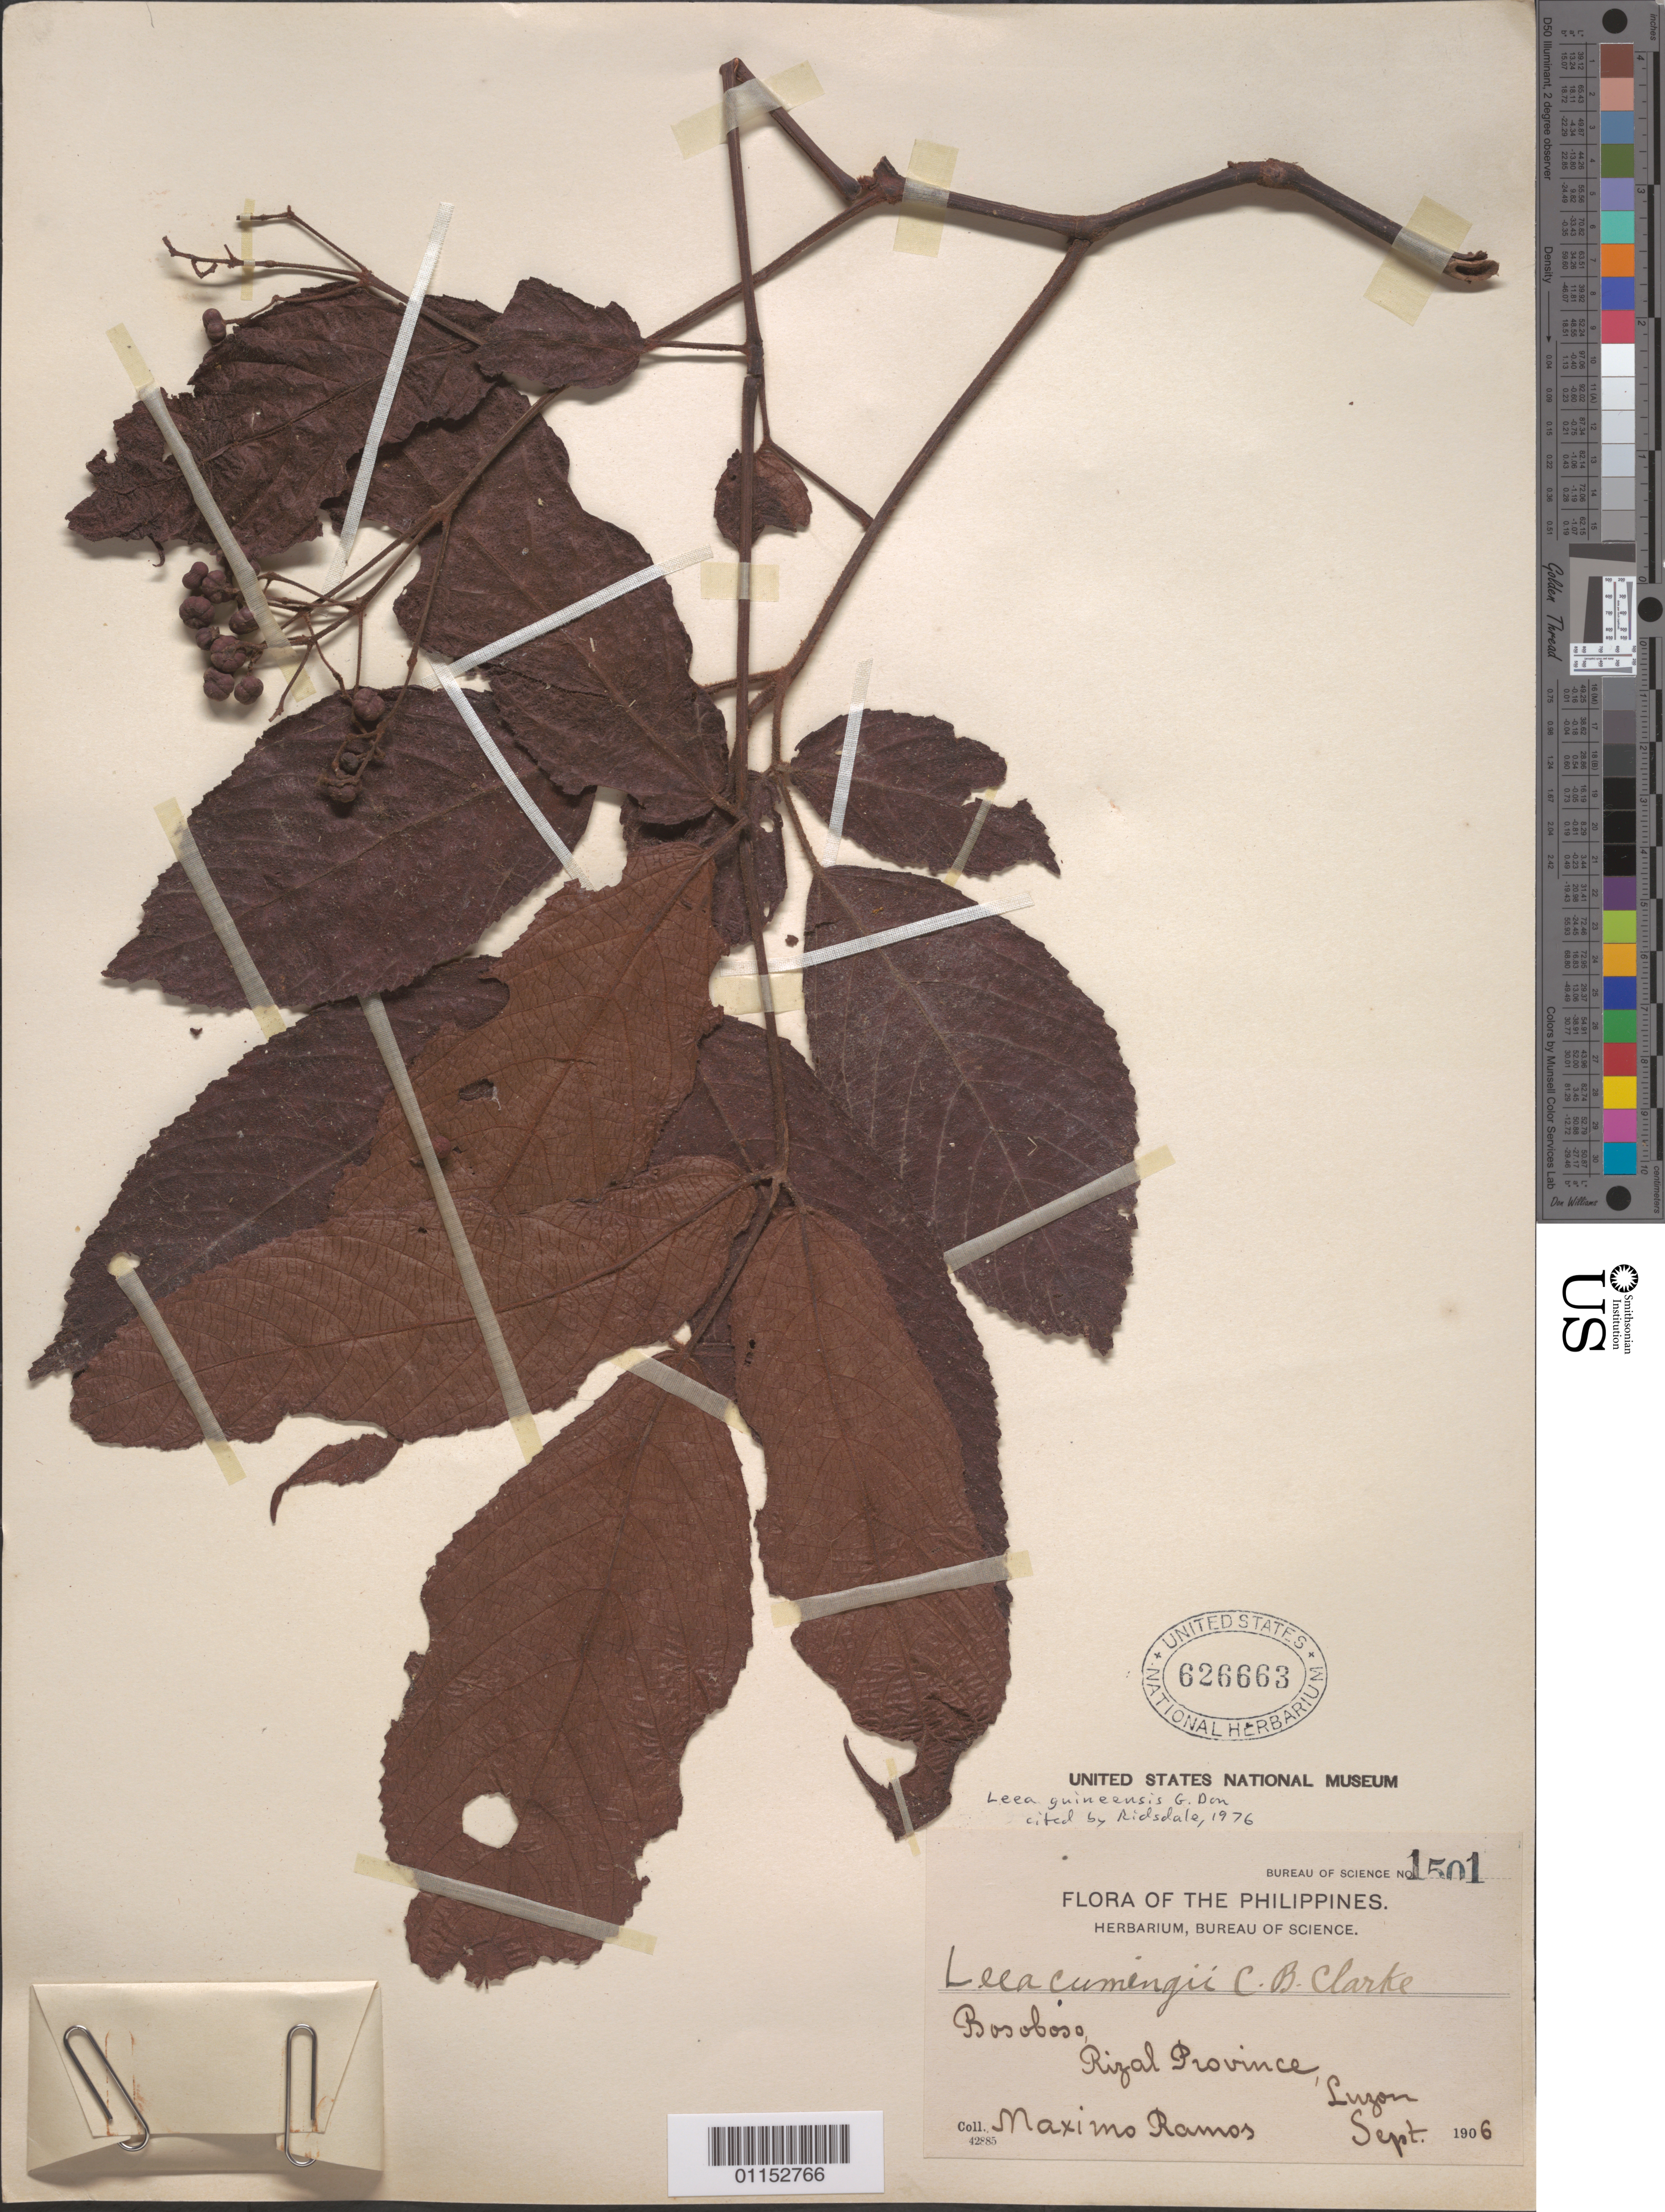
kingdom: Plantae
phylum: Tracheophyta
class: Magnoliopsida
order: Vitales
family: Vitaceae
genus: Leea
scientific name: Leea guineensis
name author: G. Don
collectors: M. Ramos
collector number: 1501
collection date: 1906-09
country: Philippines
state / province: Calabarzon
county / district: Rizal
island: Luzon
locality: Bosoboso, Luzon.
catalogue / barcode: US 626663